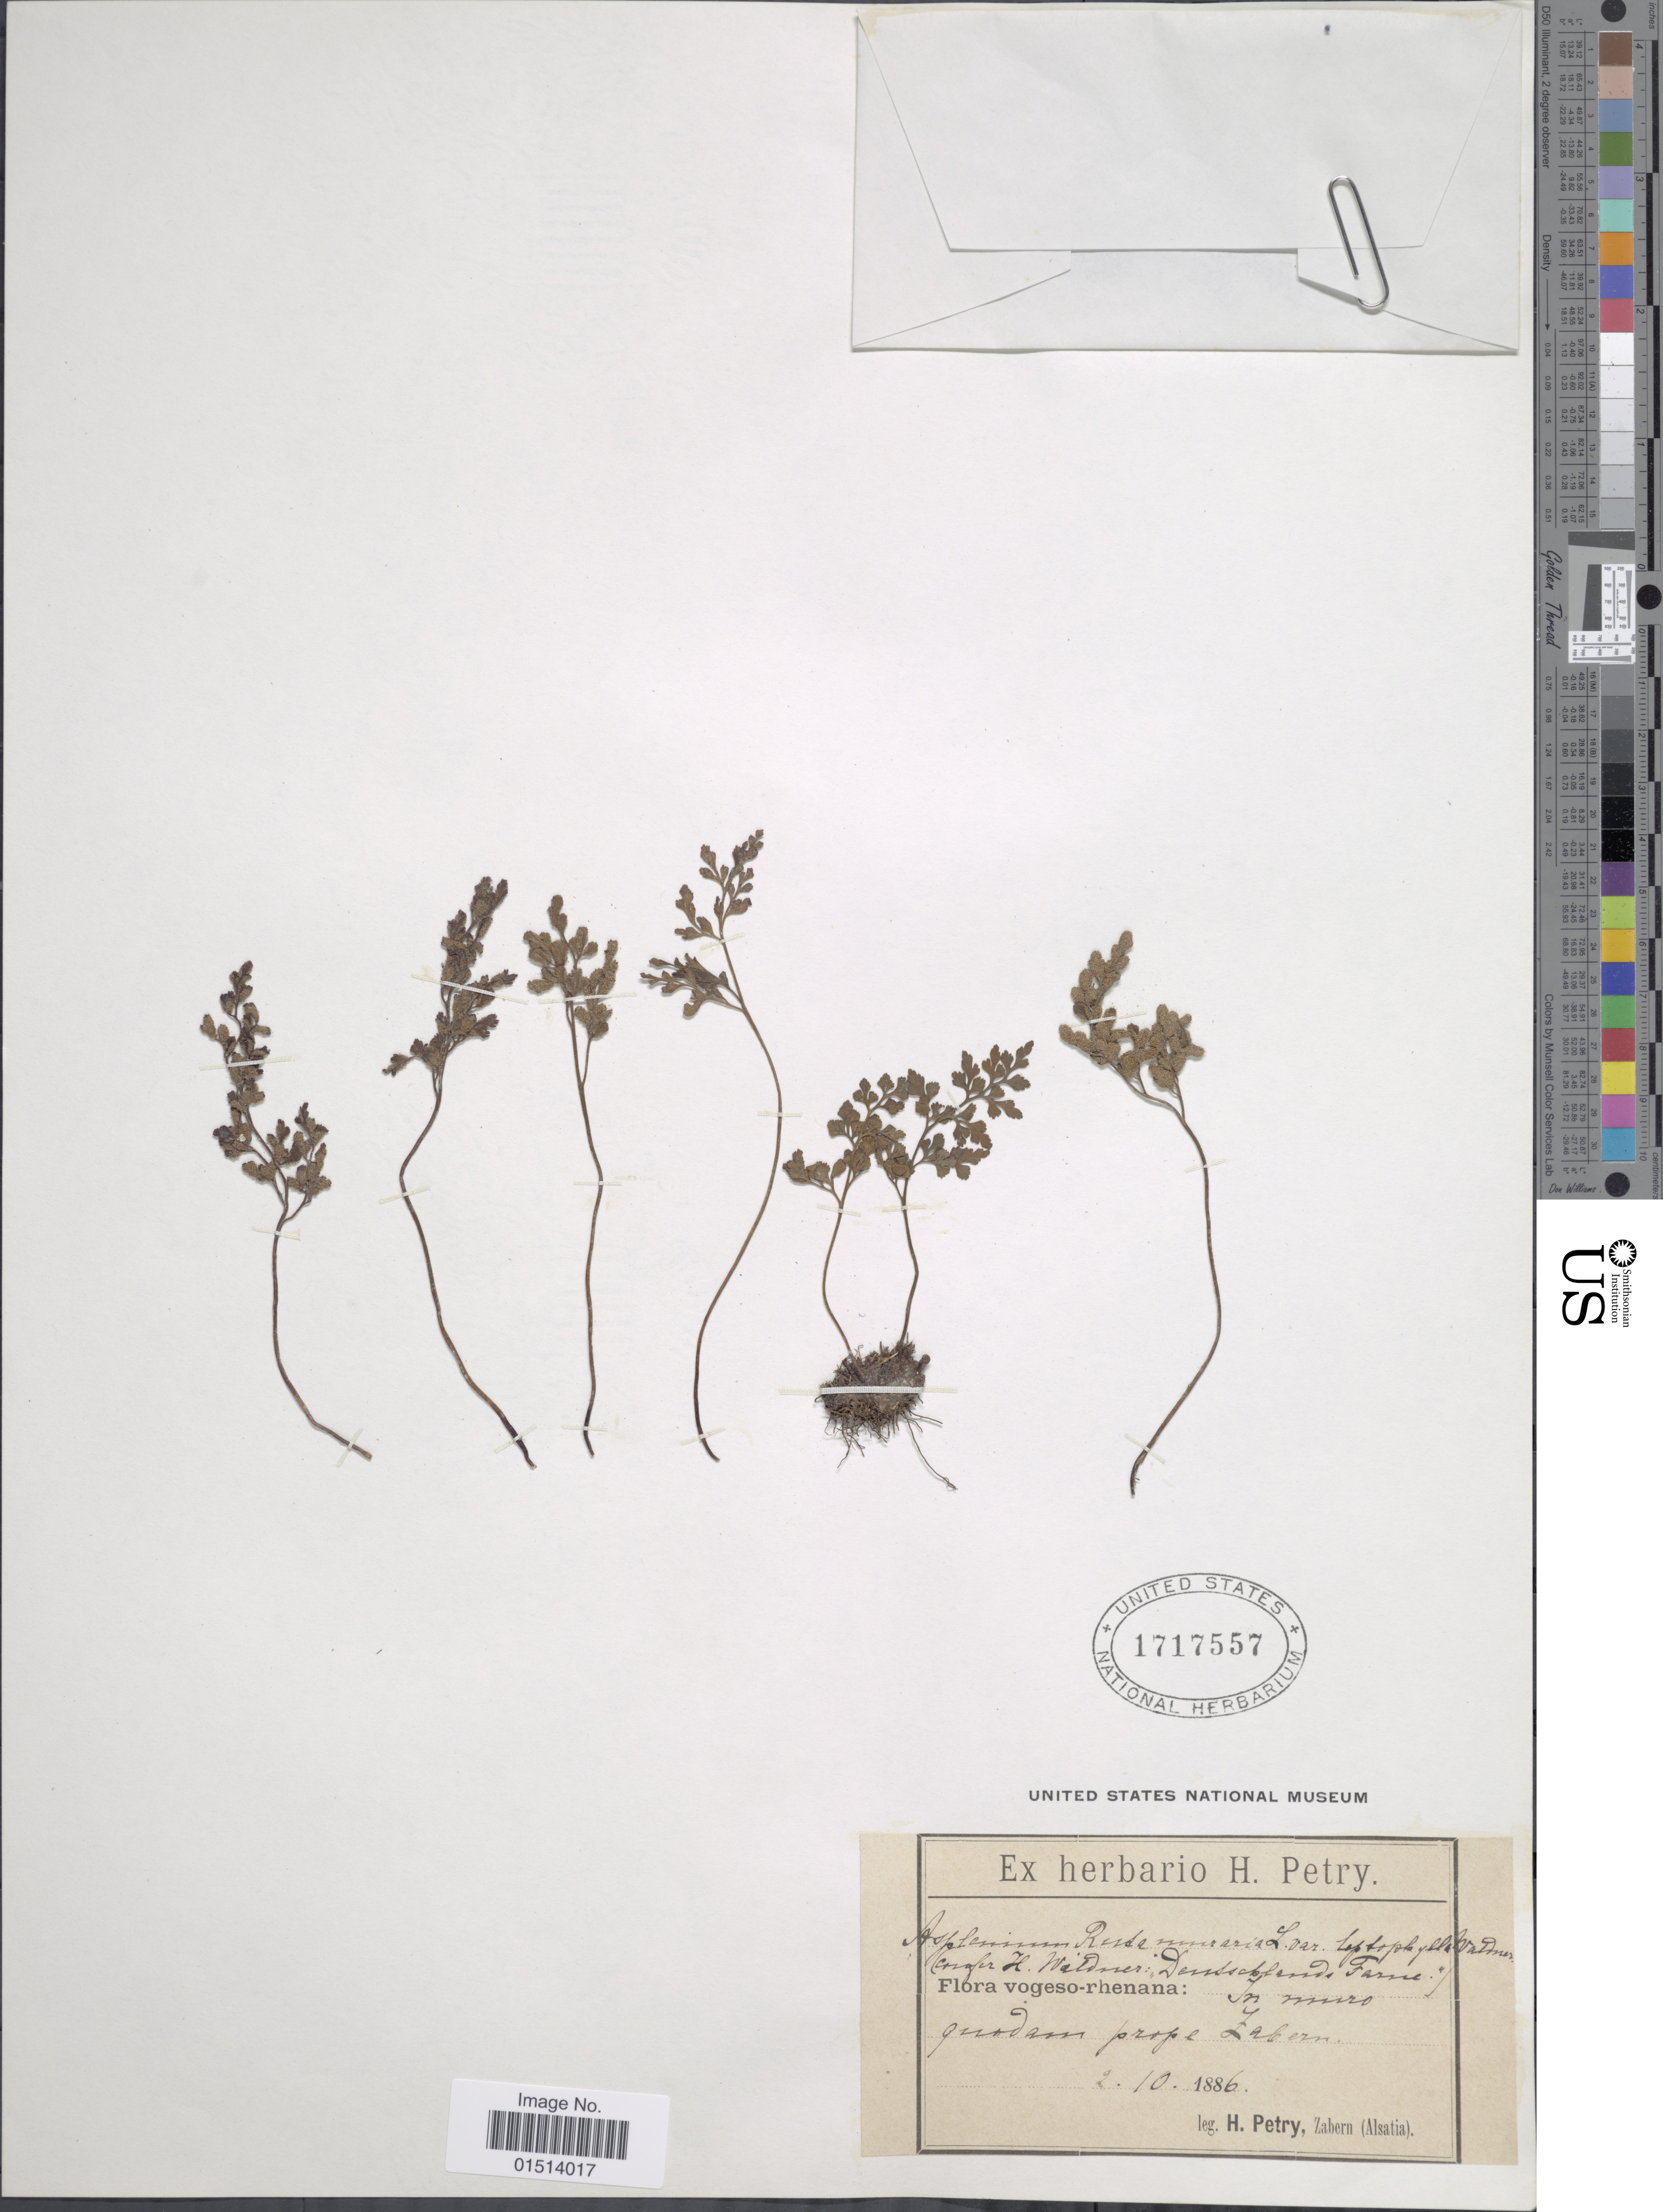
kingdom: Plantae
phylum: Tracheophyta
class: Polypodiopsida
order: Polypodiales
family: Aspleniaceae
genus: Asplenium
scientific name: Asplenium ruta-muraria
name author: L.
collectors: H. Petry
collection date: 1886-10-02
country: France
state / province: Grand Est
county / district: Bas-Rhin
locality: Vogeso-Rhenana: In mairo guadam prope Zabern (Alsatia) [interpreted]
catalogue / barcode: US 1717557